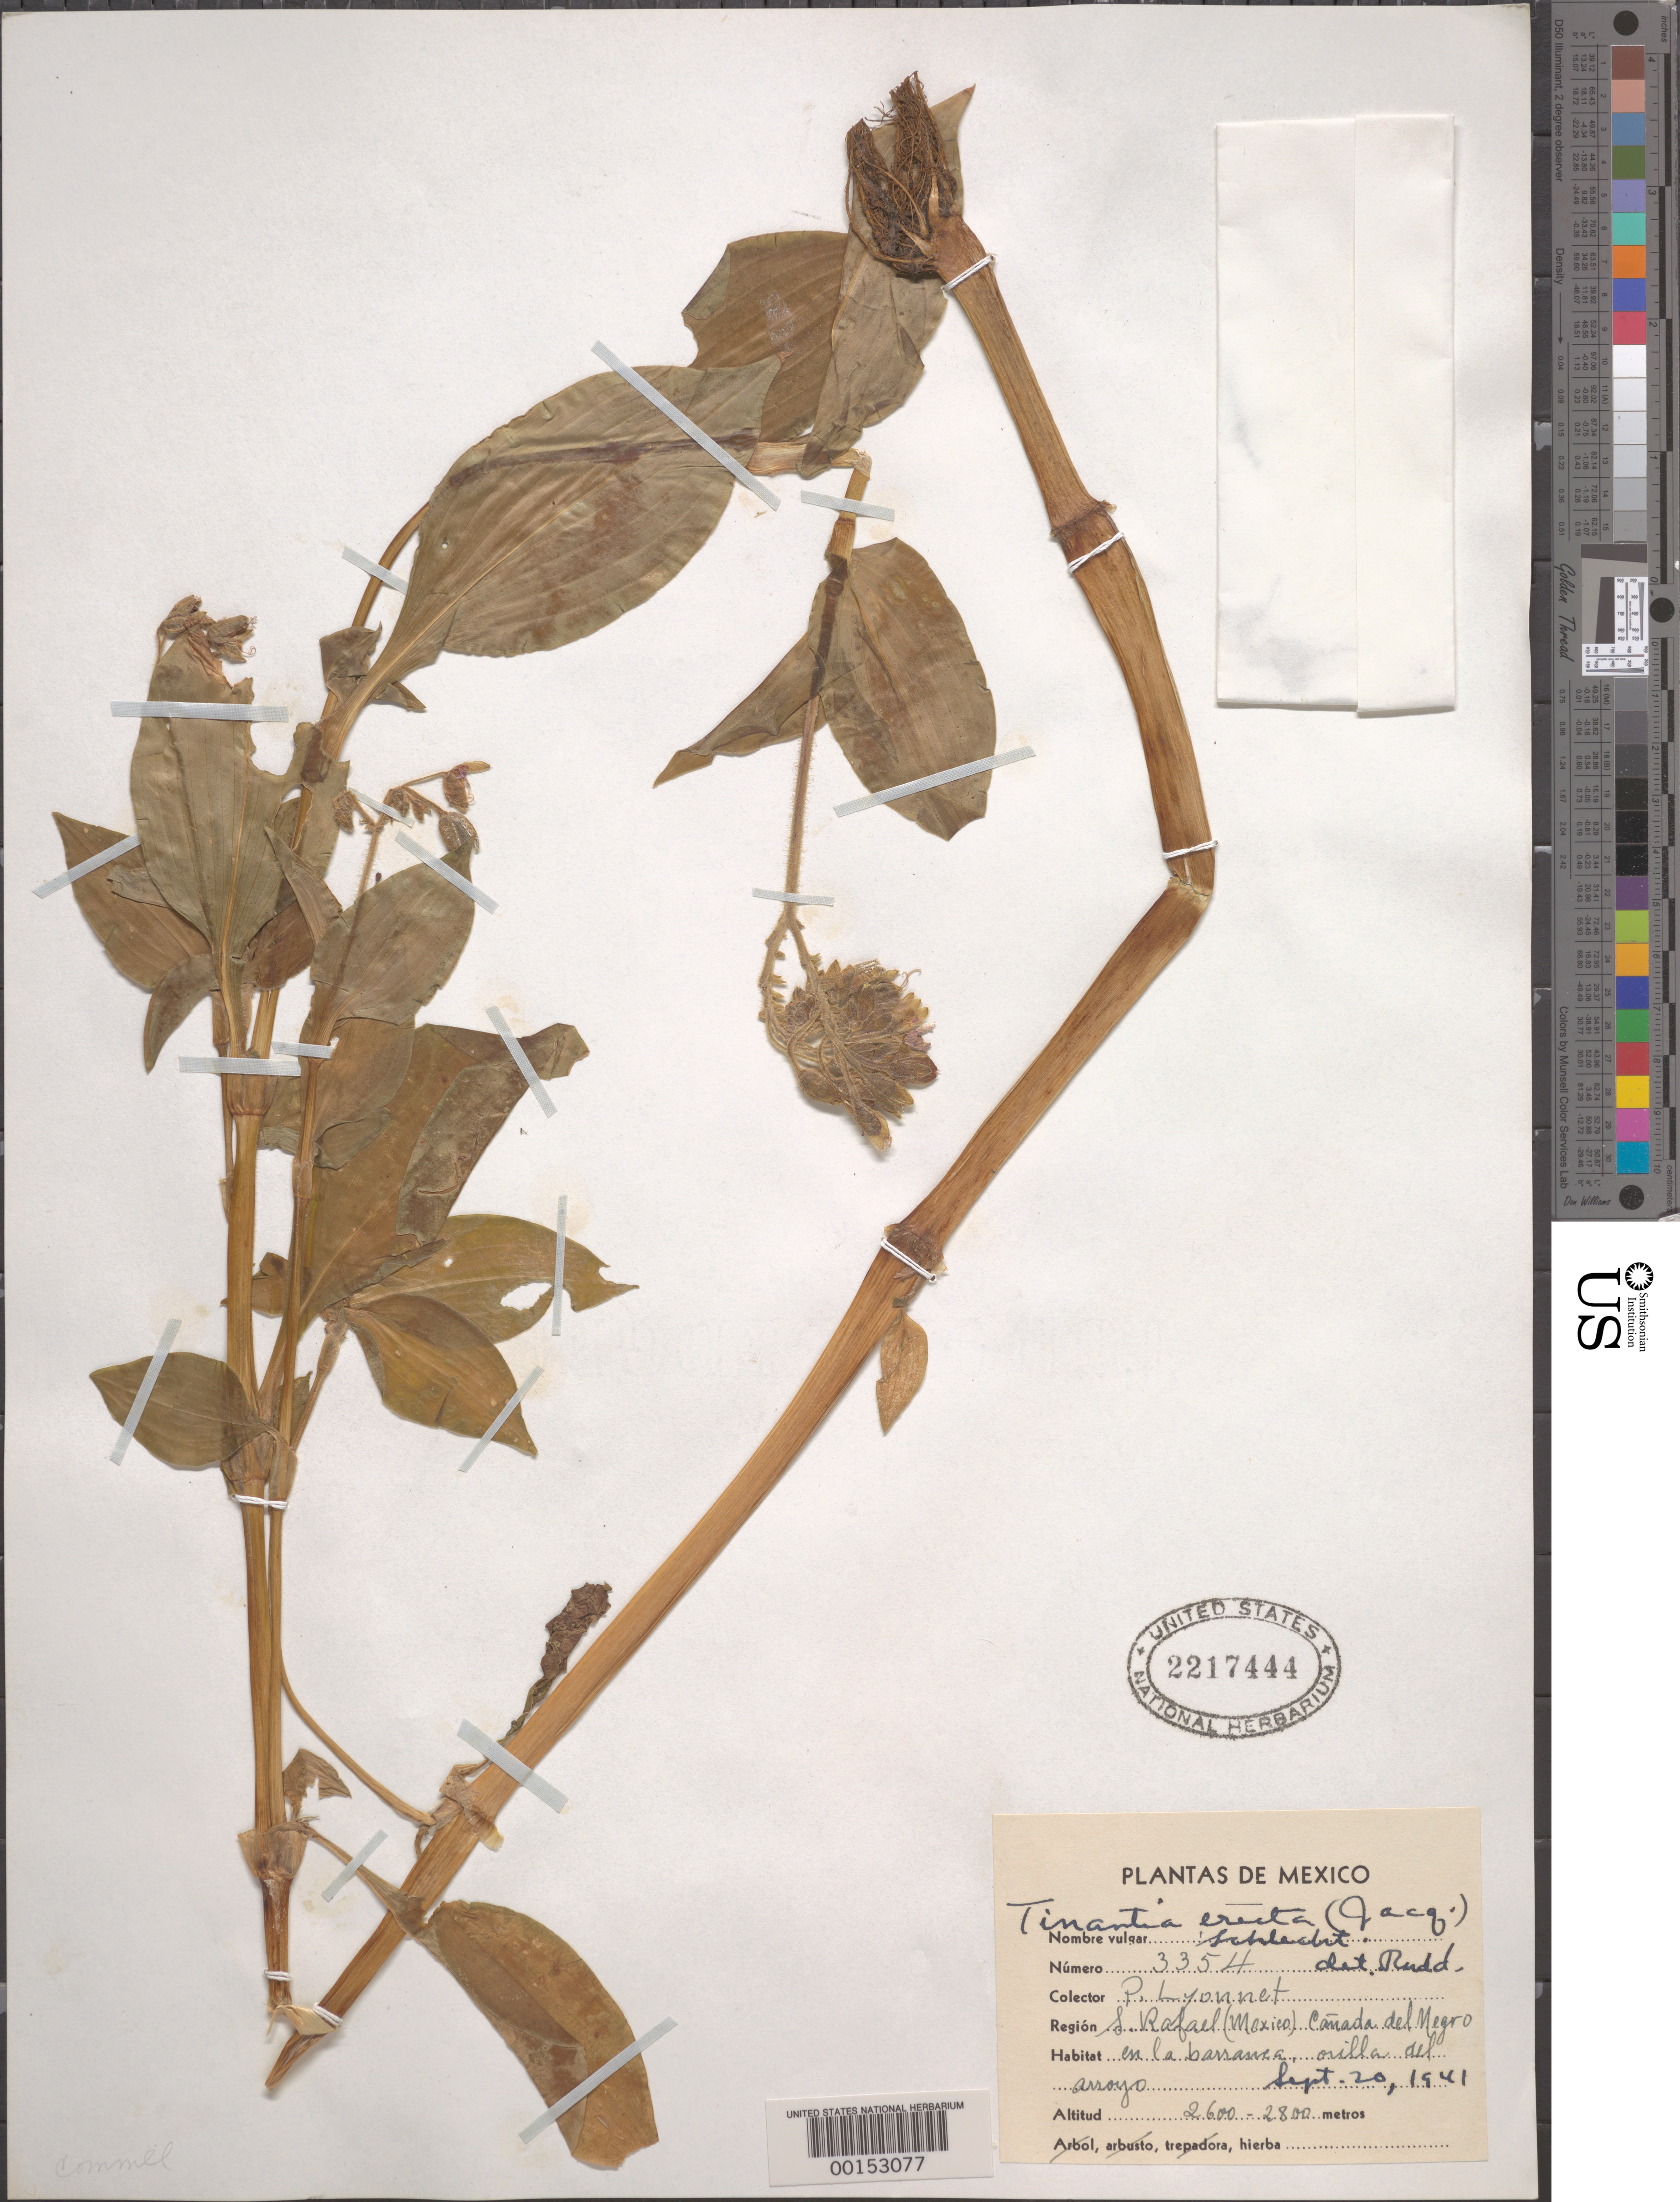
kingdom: Plantae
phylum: Tracheophyta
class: Liliopsida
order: Commelinales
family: Commelinaceae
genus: Tinantia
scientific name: Tinantia erecta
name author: (Jacq.) Fenzl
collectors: P. Lyonnet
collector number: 3354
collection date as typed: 20 Sep 1941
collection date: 1941-09-20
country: Mexico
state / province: México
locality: San Rafael, Canada del Megro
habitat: Cliff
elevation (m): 2600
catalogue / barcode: US 2217444